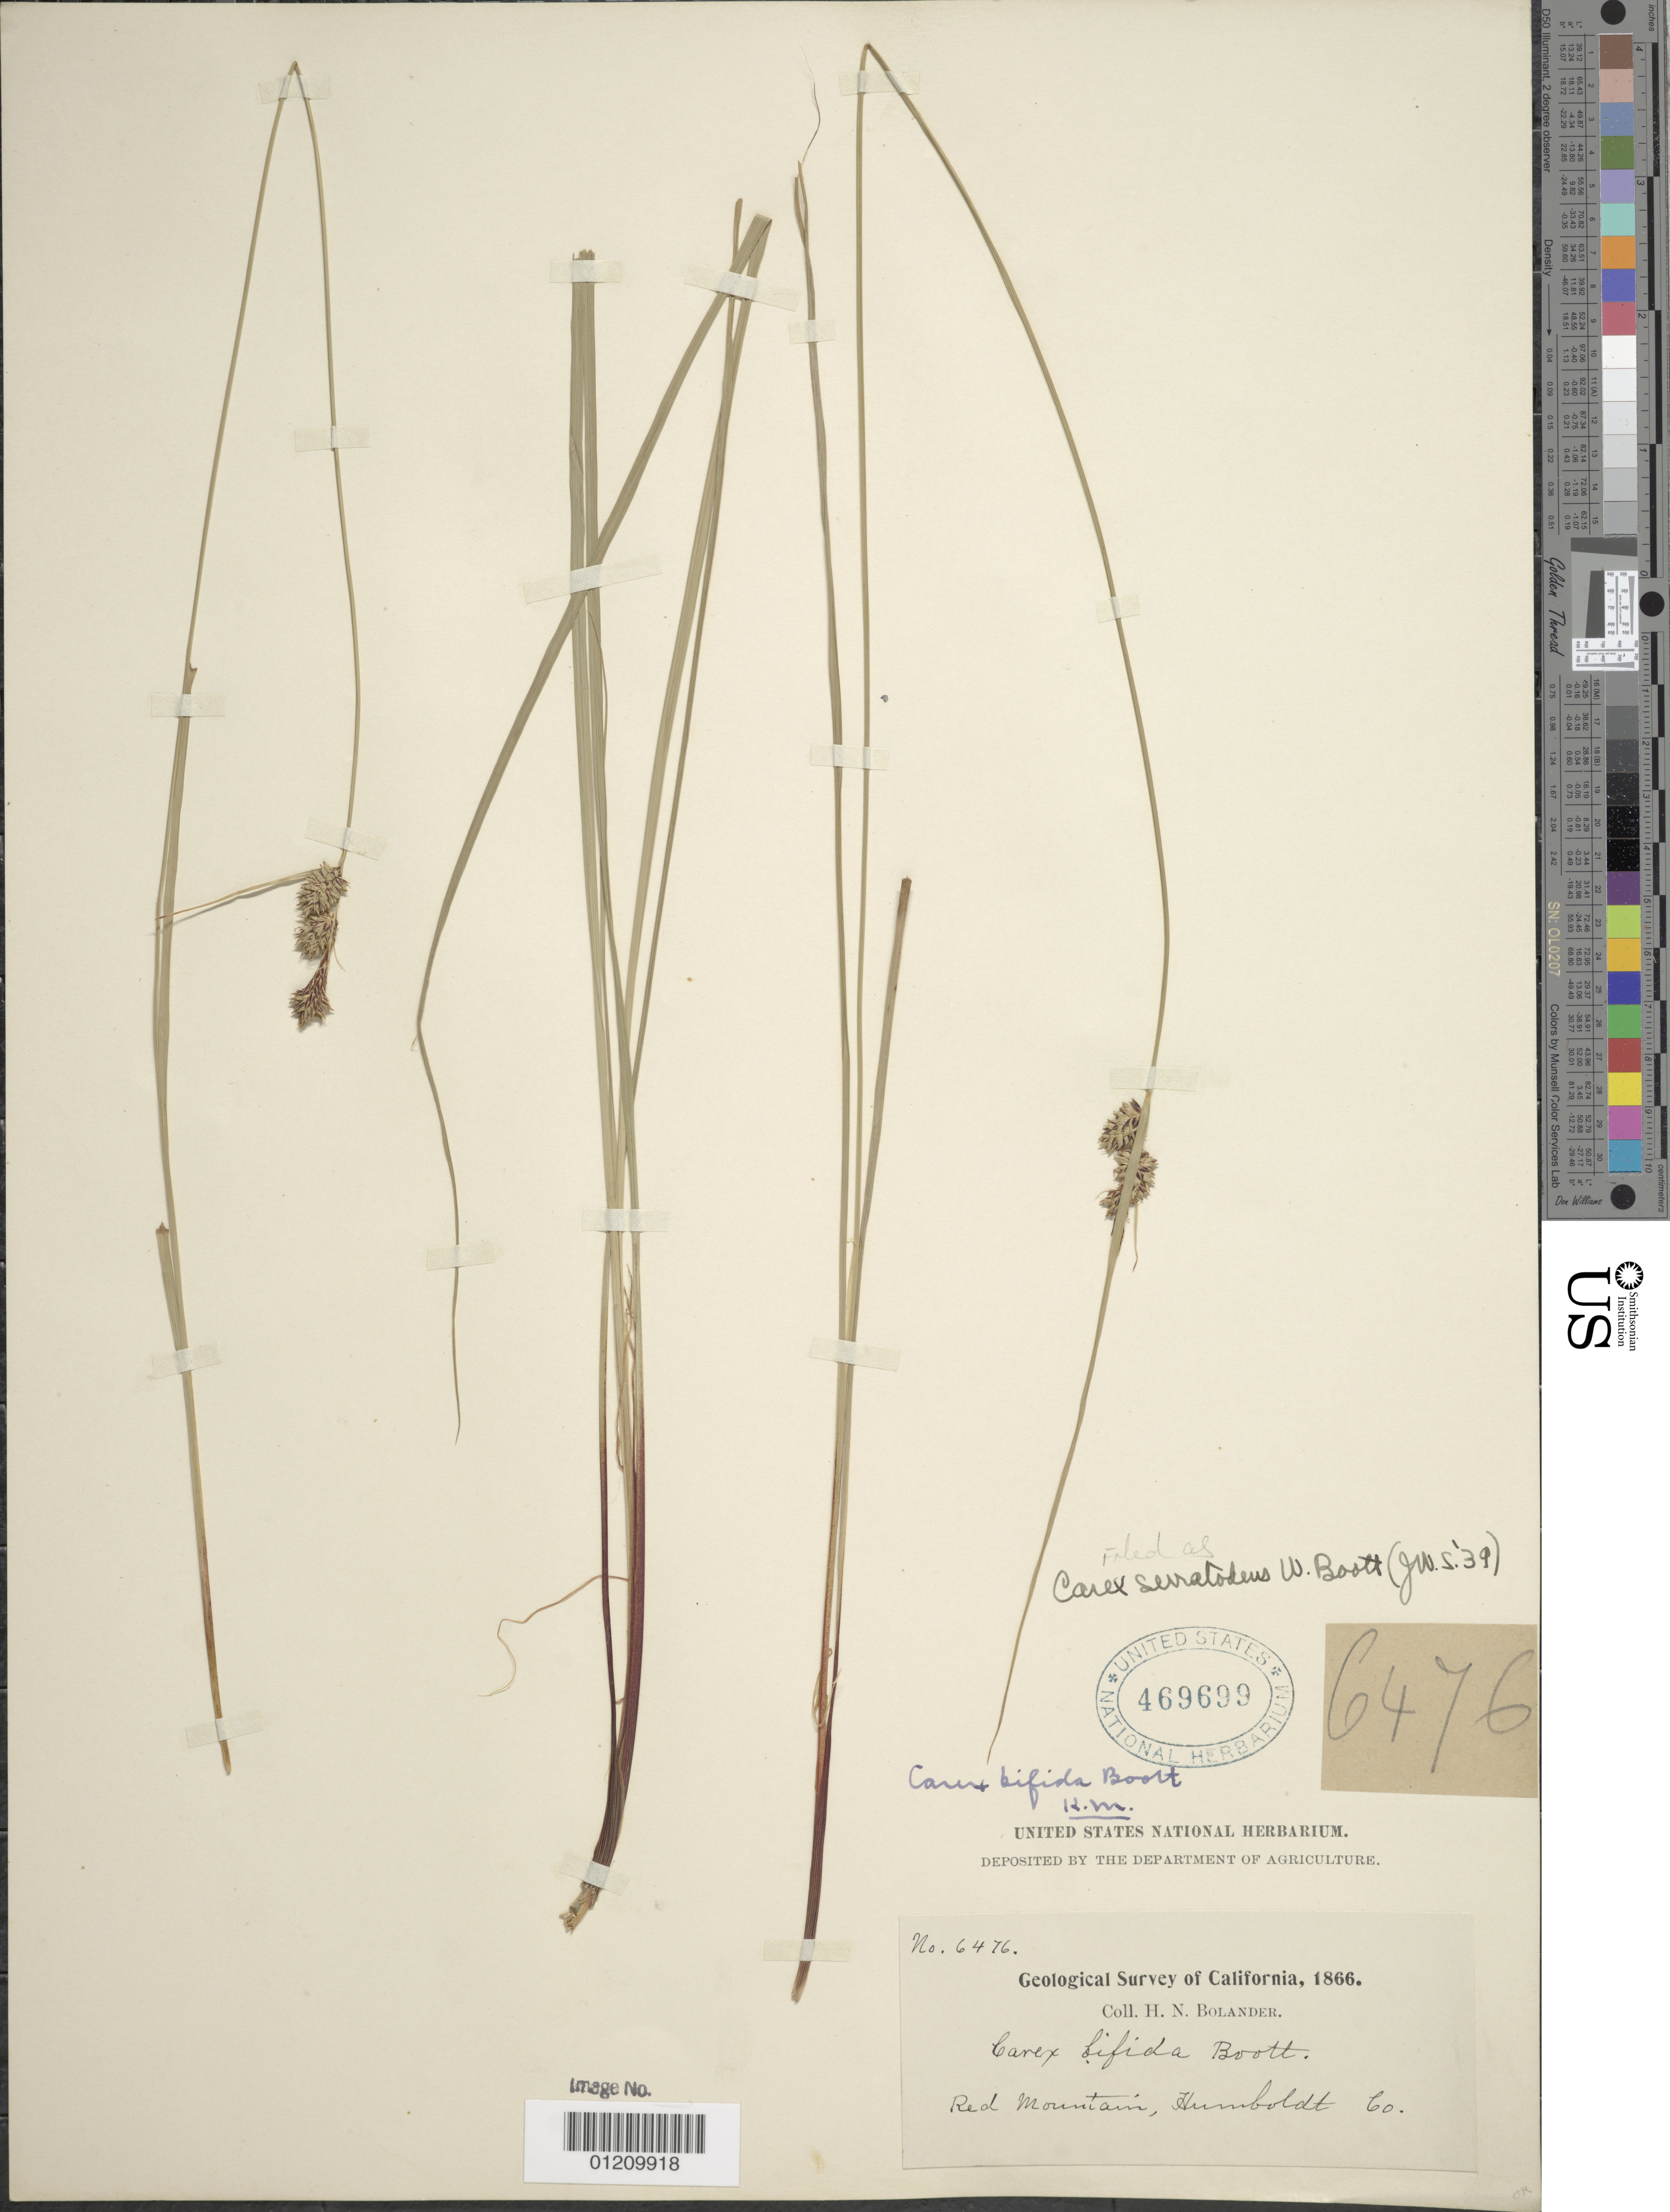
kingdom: Plantae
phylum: Tracheophyta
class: Liliopsida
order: Poales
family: Cyperaceae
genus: Carex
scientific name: Carex serratodens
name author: W. Boott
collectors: H. Bolander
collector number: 6476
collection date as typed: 1866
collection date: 1866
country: United States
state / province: California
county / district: Humboldt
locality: Red Mountains.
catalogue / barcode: US 469699